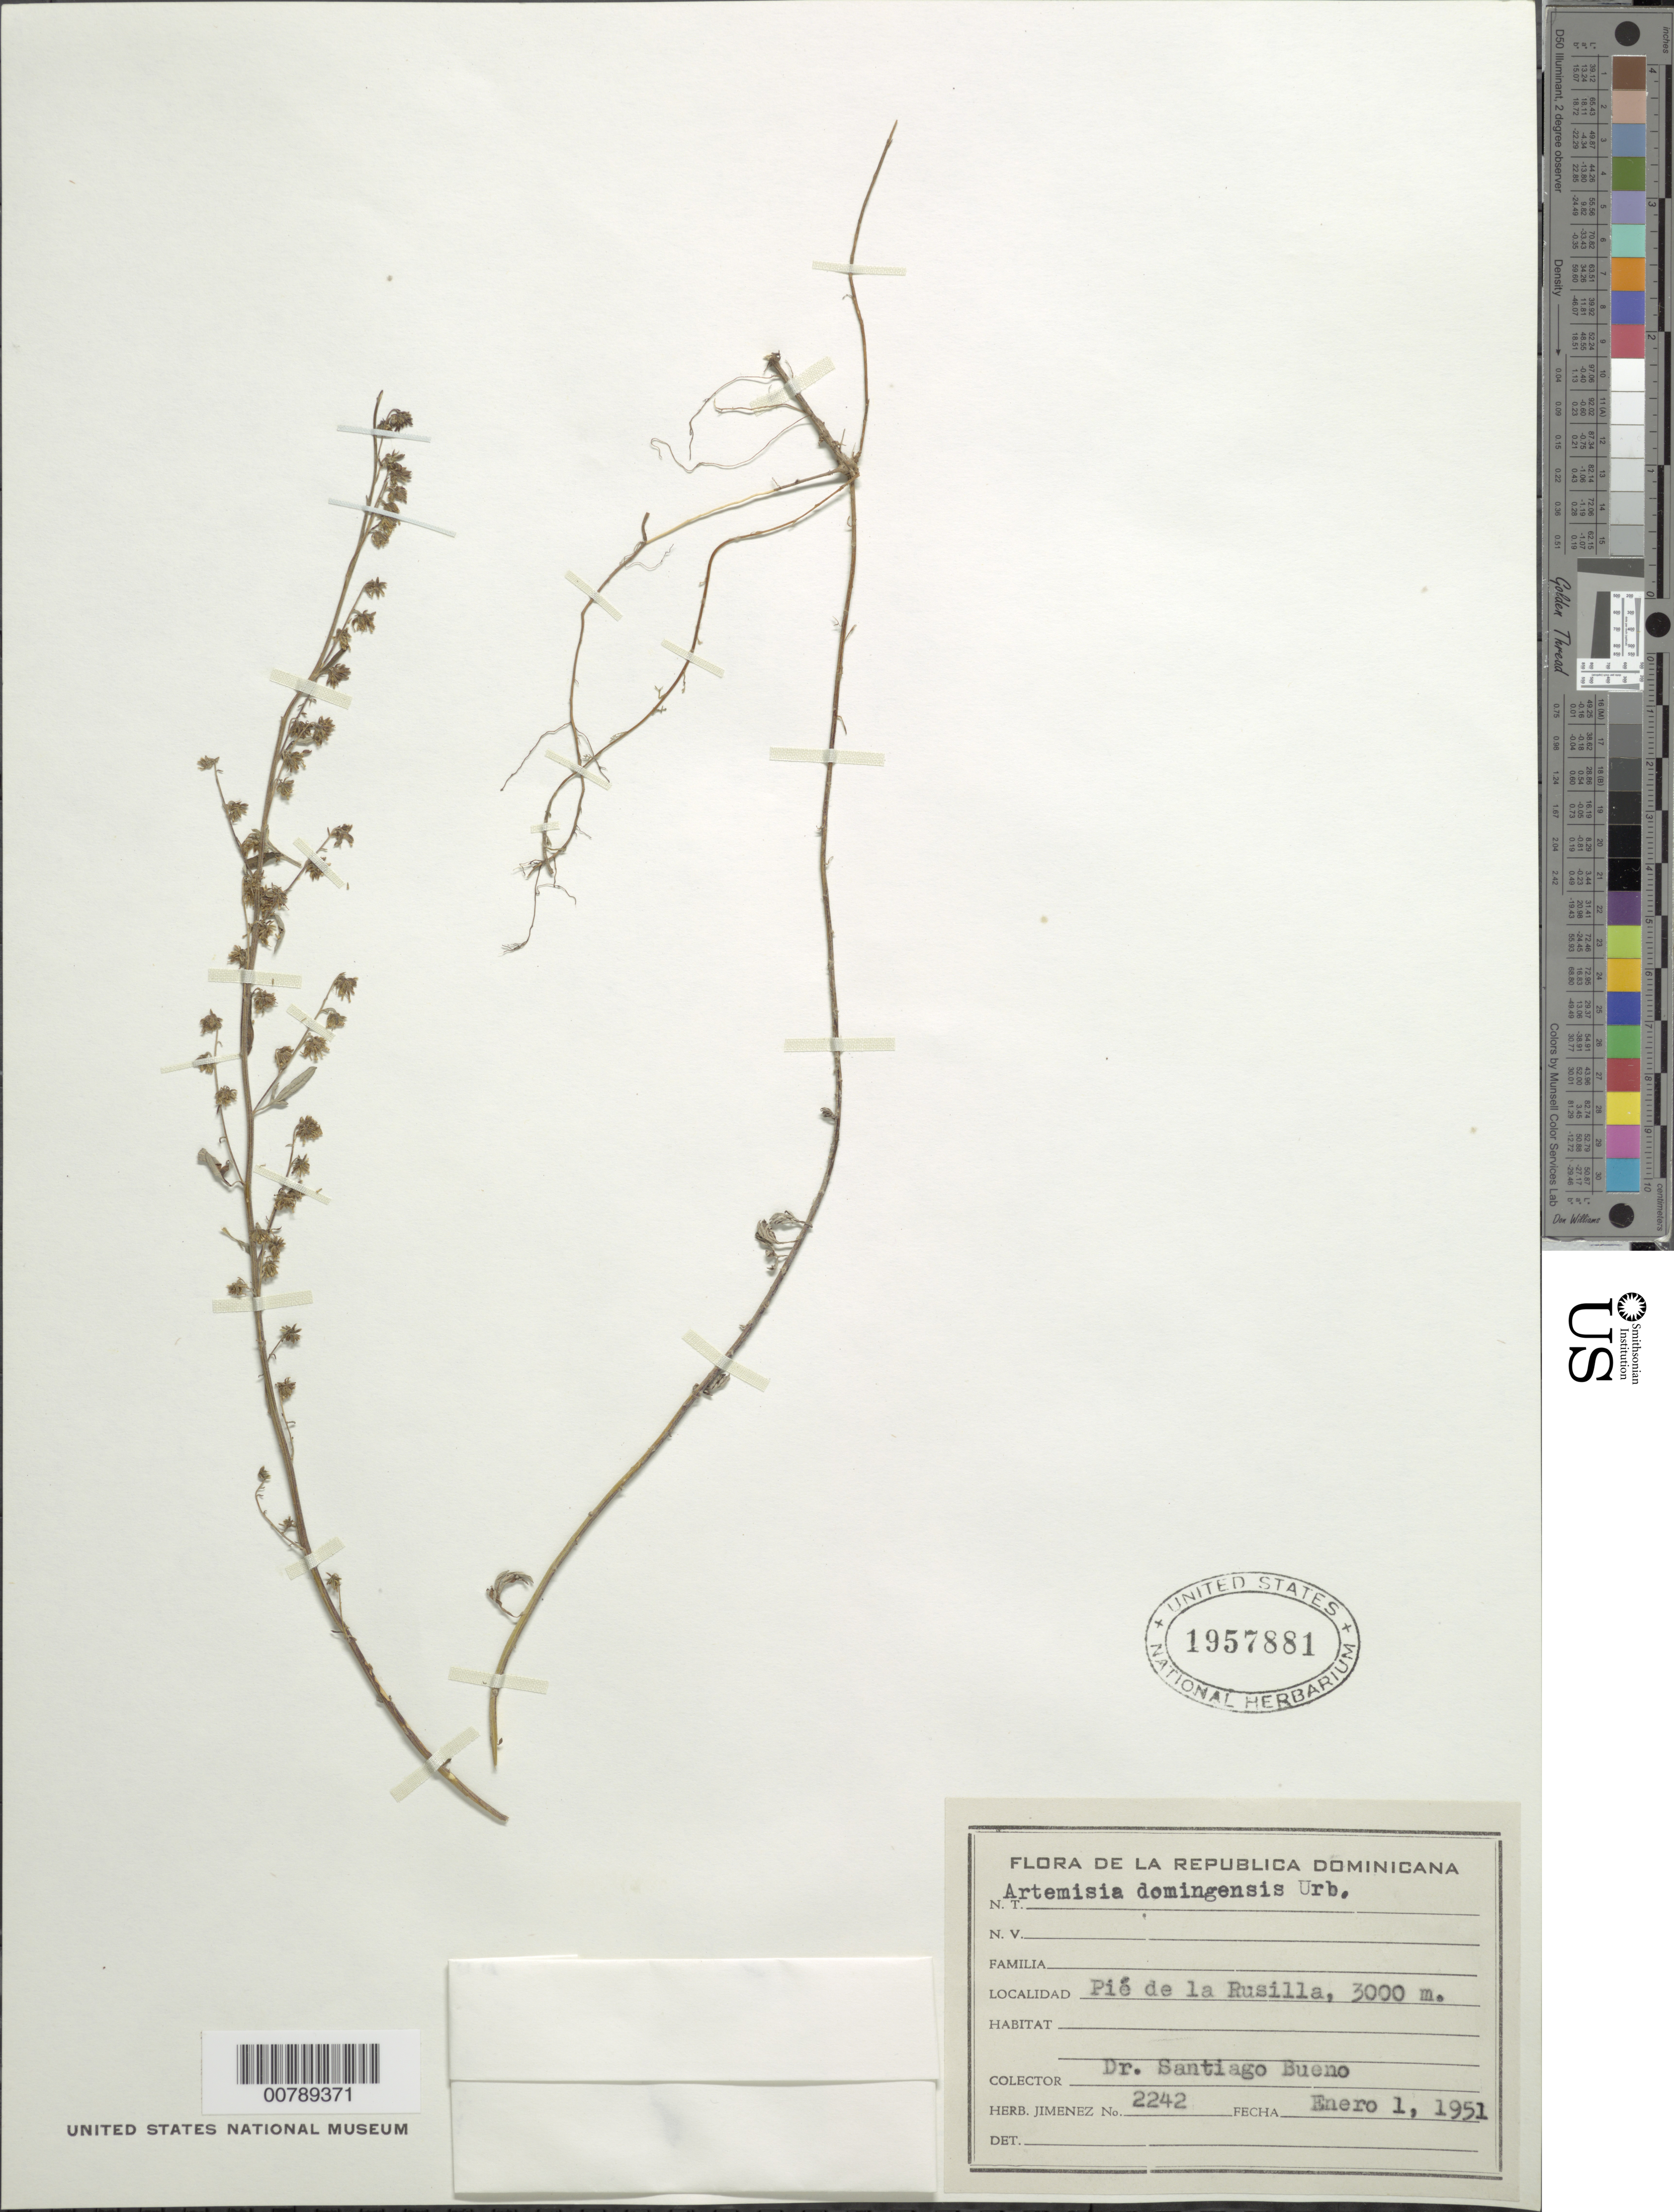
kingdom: Plantae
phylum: Tracheophyta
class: Magnoliopsida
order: Asterales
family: Asteraceae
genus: Artemisia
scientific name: Artemisia domingensis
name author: Urb.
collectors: S. Bueno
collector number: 2242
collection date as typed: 01 Jan 1951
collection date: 1951-01-01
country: Dominican Republic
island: Hispaniola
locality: Pié de La Rusilla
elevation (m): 3000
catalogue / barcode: US 1957881